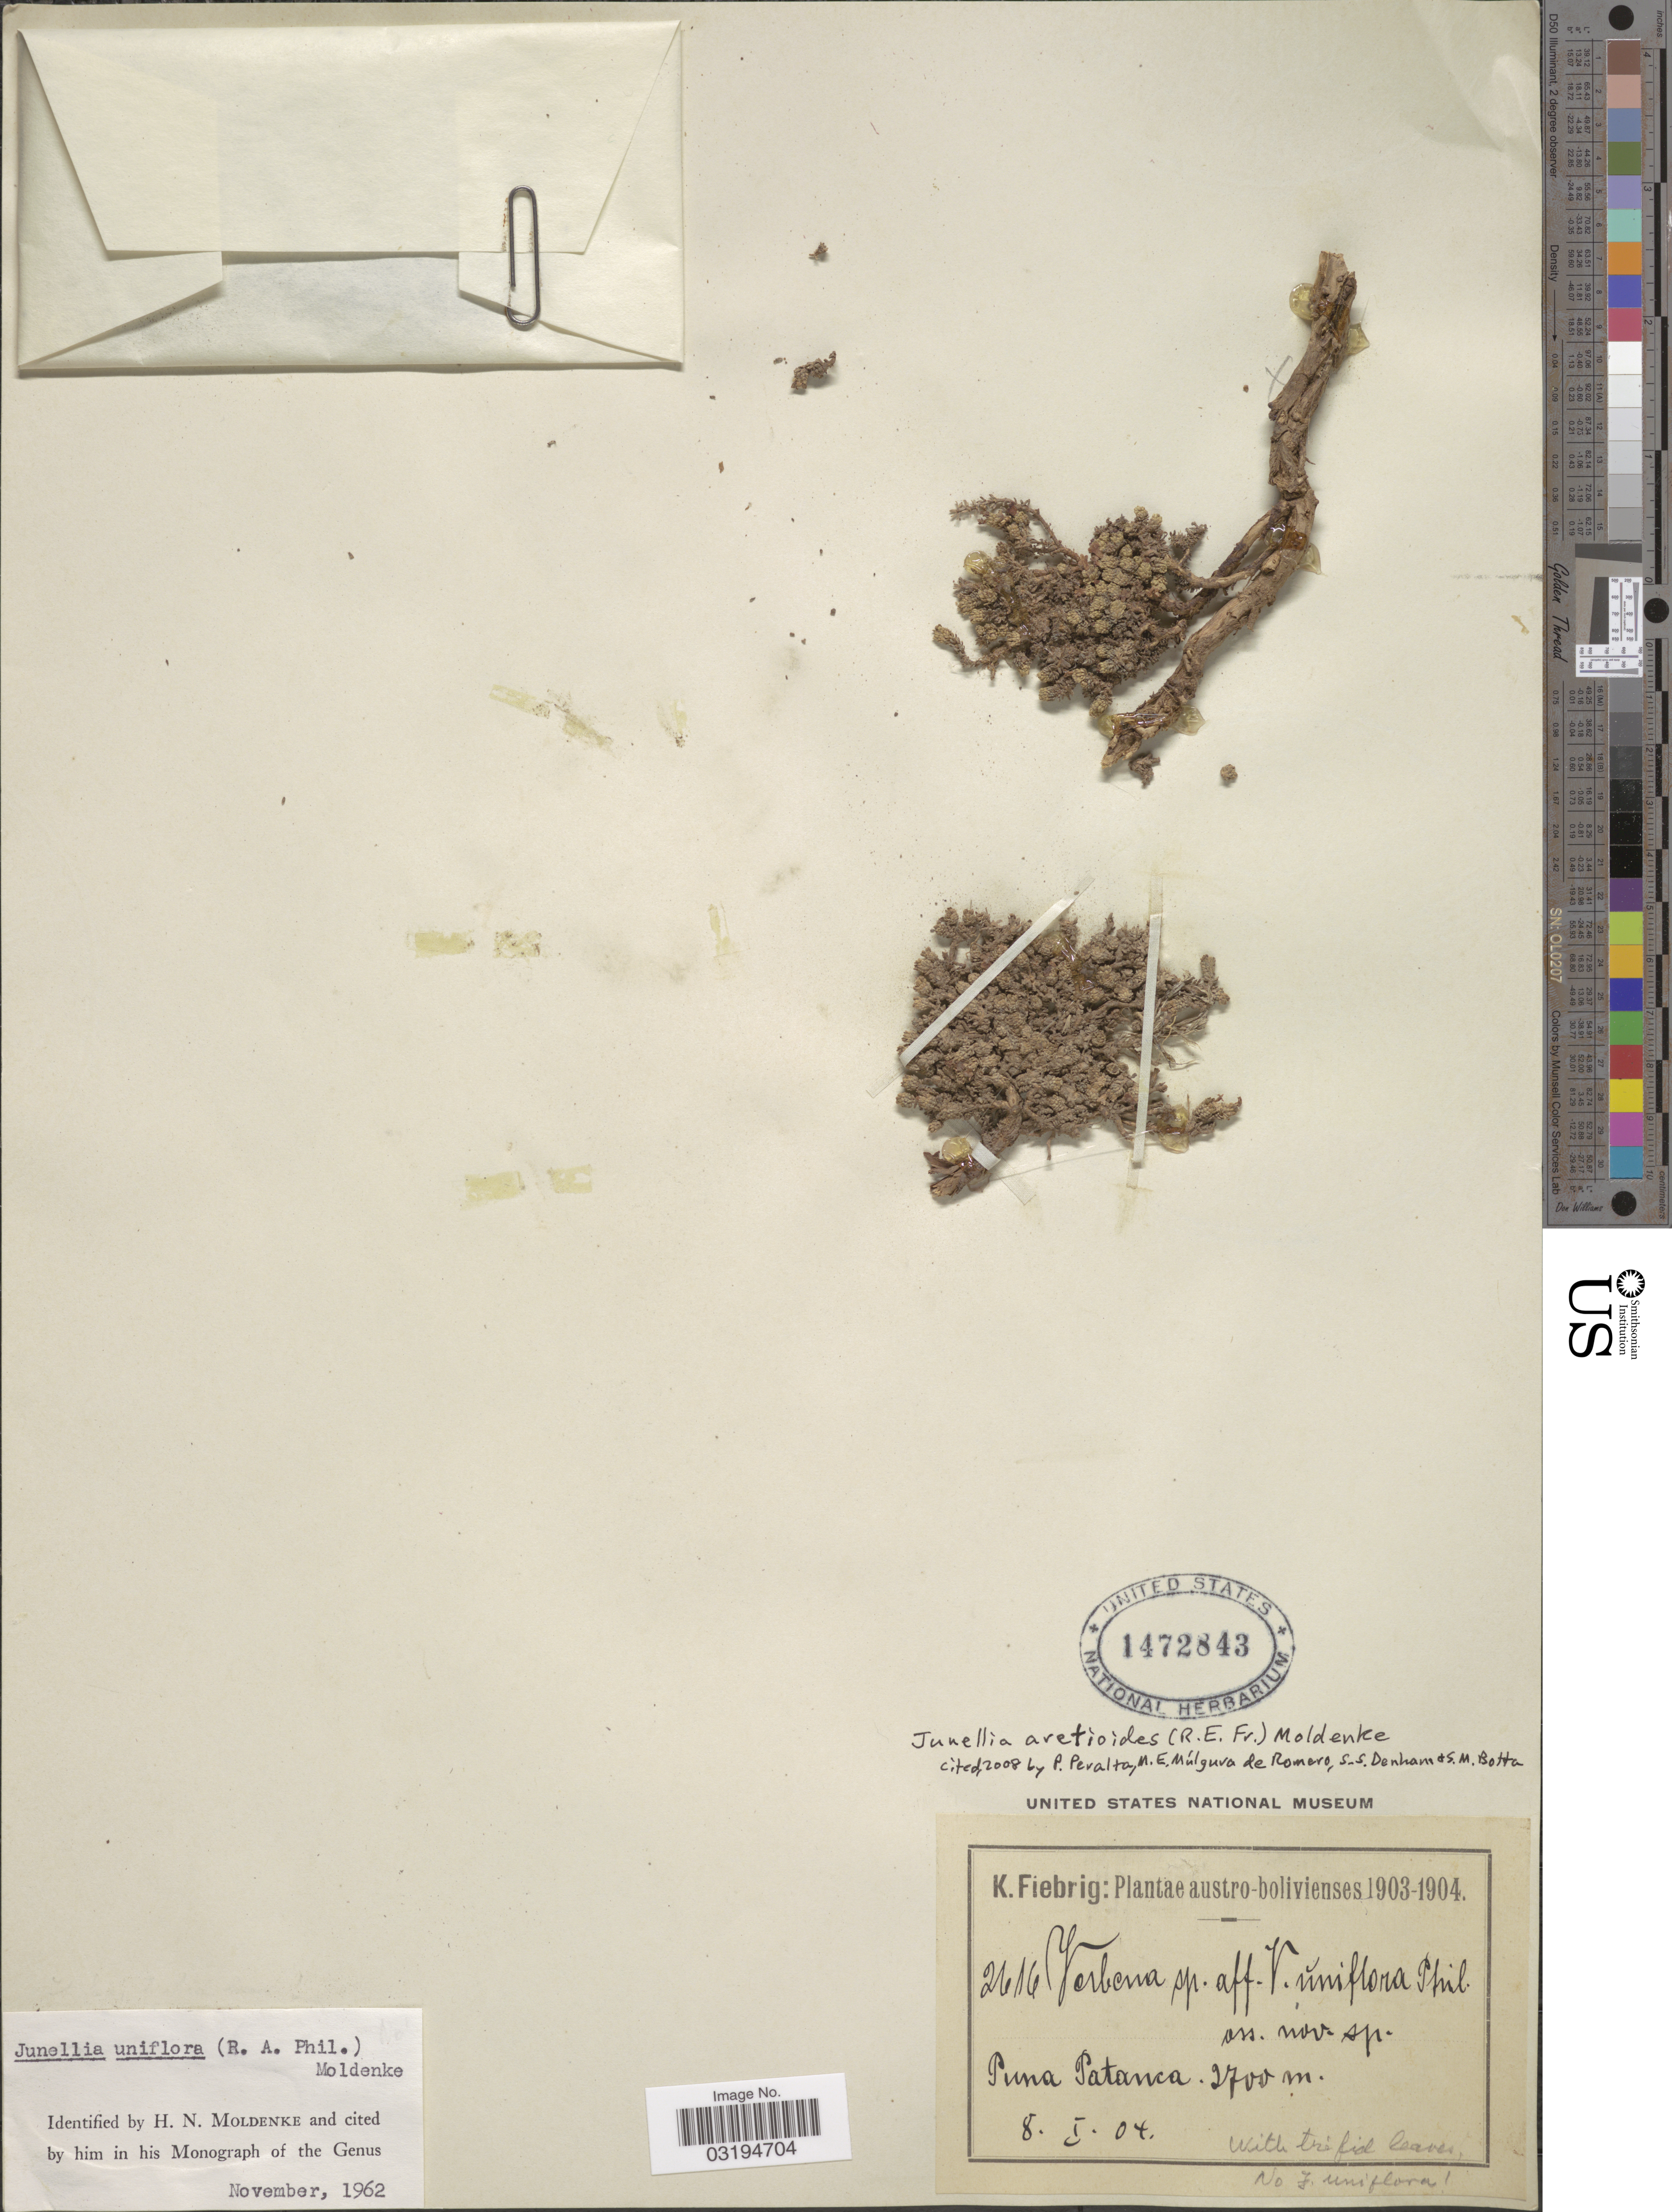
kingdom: Plantae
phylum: Tracheophyta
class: Magnoliopsida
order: Lamiales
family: Verbenaceae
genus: Junellia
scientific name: Junellia aretioides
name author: (R.E. Fr.) Moldenke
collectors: K. Fiebrig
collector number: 2616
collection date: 1904-01-08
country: Bolivia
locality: Austro-bolivienes. Puna Patanca.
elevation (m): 2700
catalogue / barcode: US 1472843